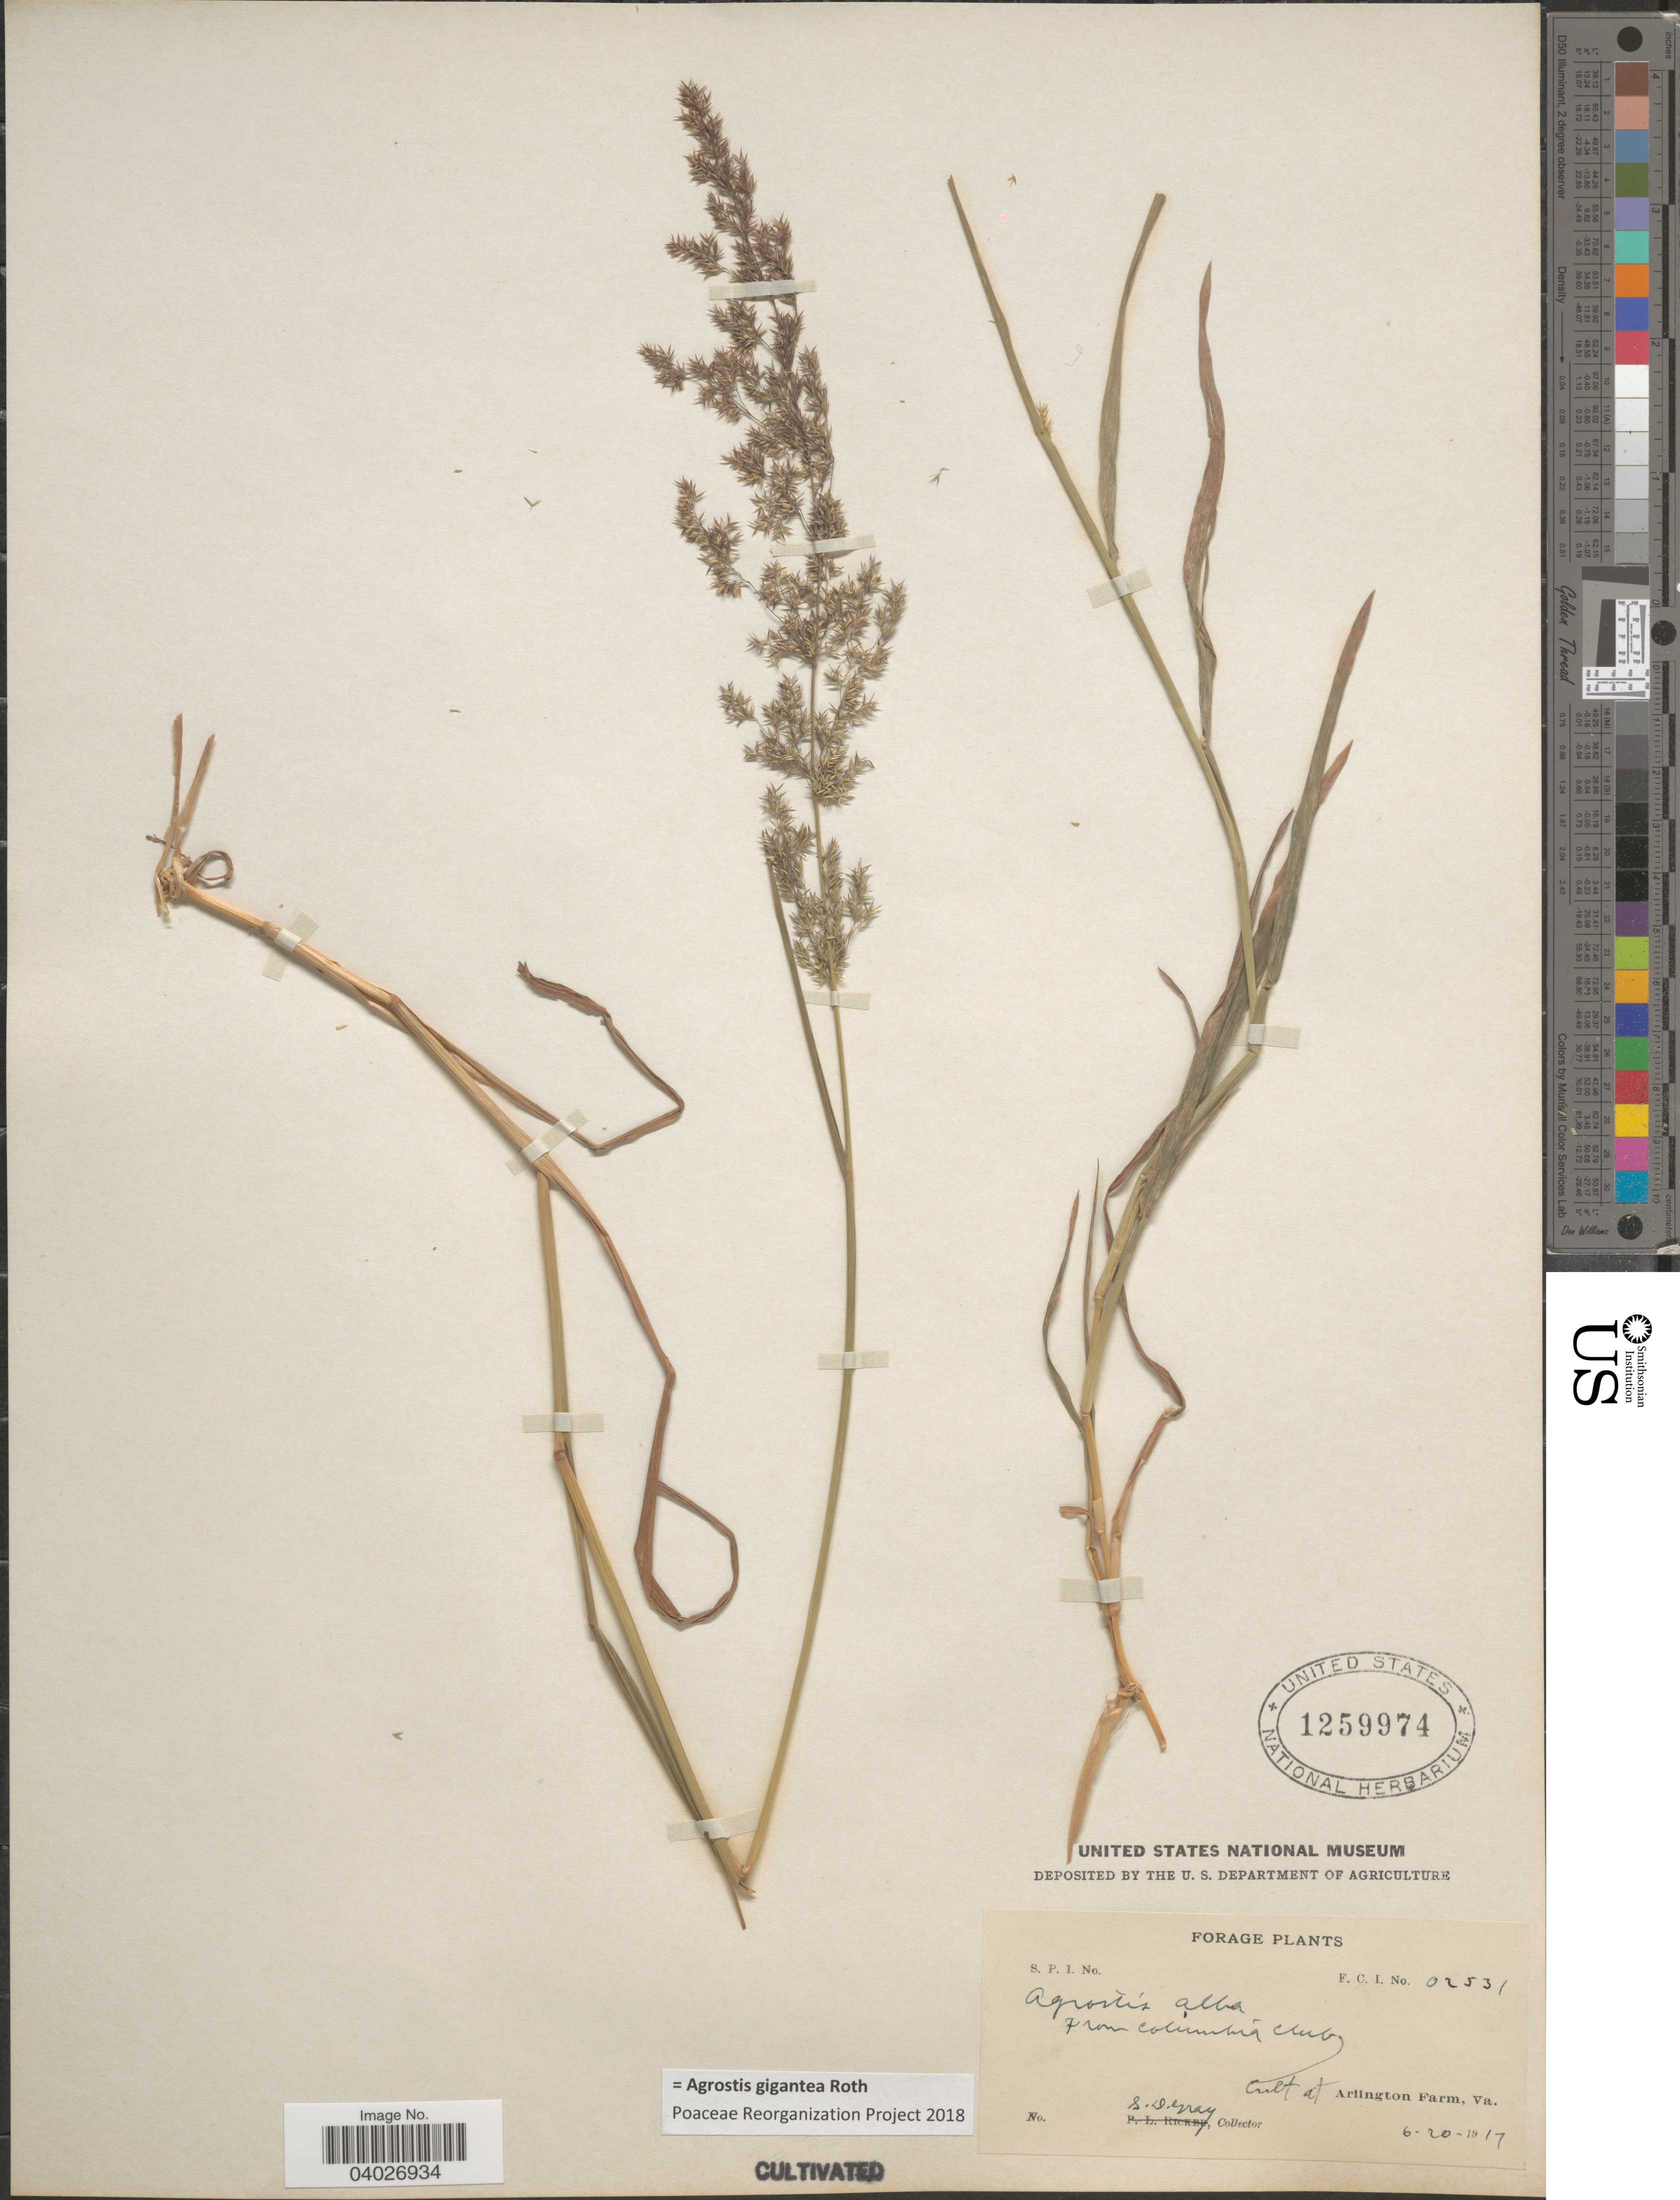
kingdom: Plantae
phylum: Tracheophyta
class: Liliopsida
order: Poales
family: Poaceae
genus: Agrostis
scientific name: Agrostis gigantea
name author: Roth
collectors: S. D. Gray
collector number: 02531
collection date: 1917-06-20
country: United States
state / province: Virginia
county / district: Arlington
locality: At Arlington Farm.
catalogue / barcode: US 1259974